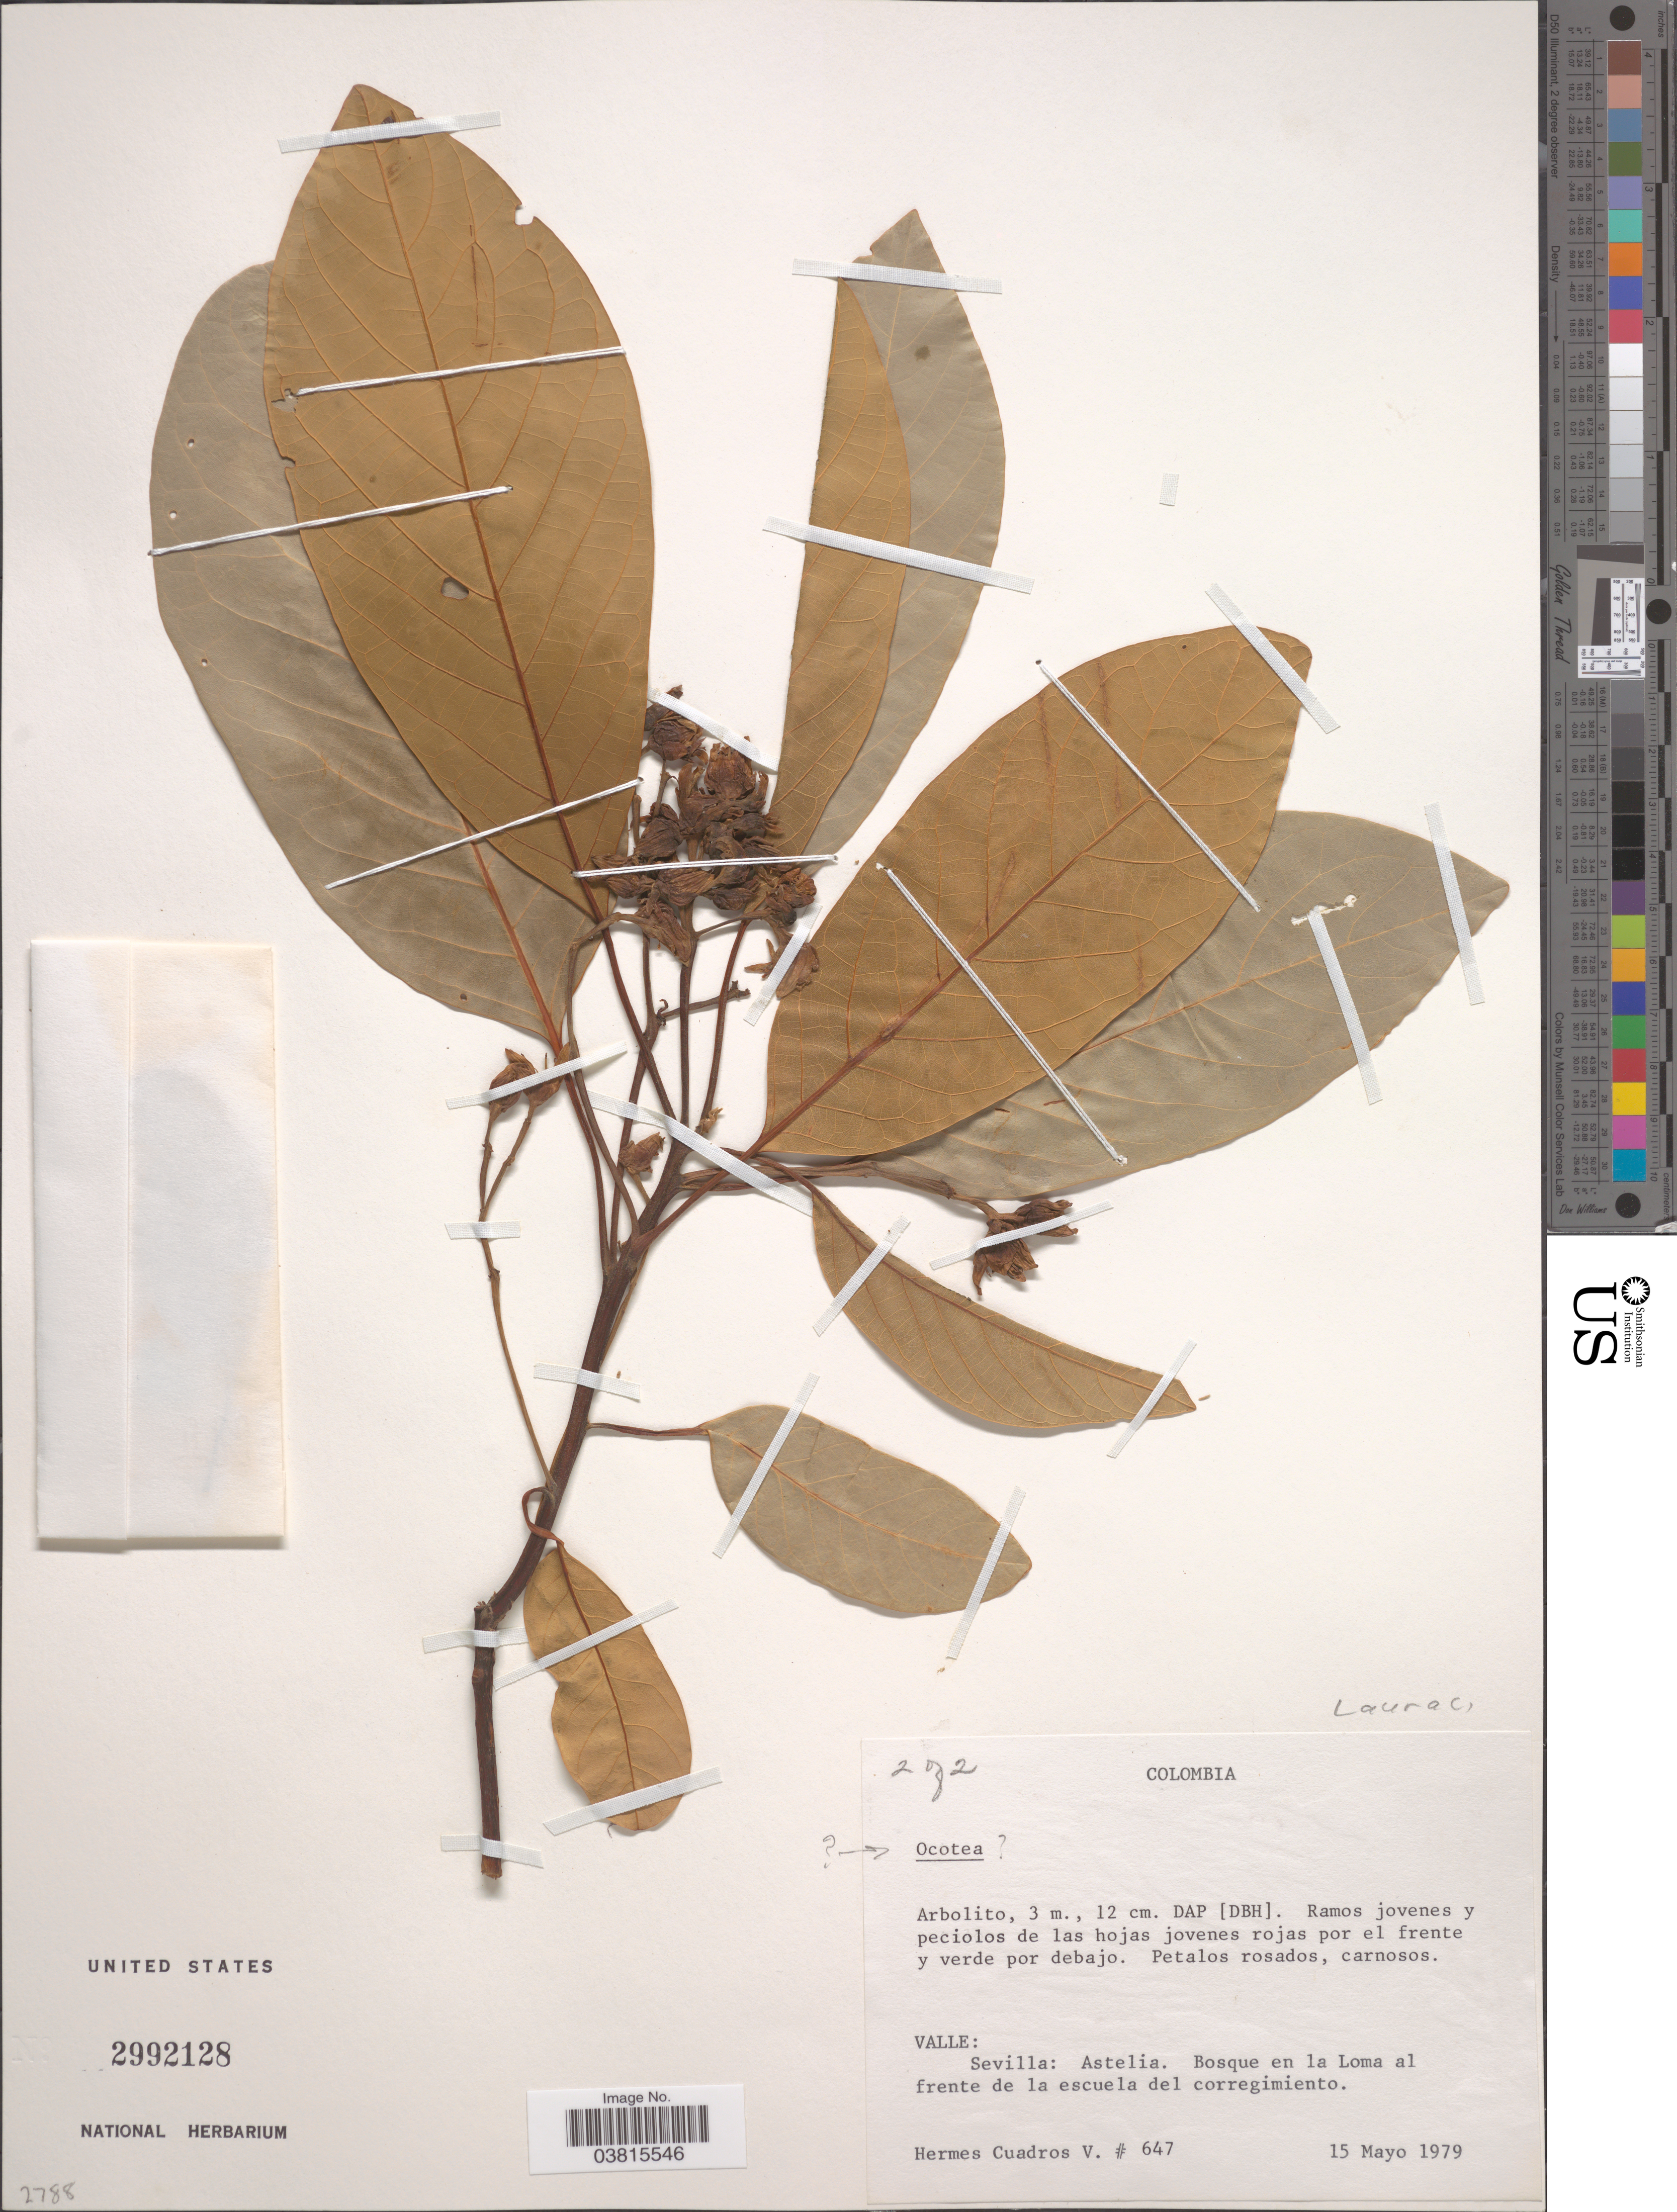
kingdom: Plantae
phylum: Tracheophyta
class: Magnoliopsida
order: Laurales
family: Lauraceae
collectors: H. Cuadros V.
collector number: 647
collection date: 1979-05-15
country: Colombia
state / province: Valle del Cauca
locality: Valle: Sevilla: Astelia. Bosque en la Loma al frente de la escuela del corregimiento.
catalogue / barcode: US 2992128